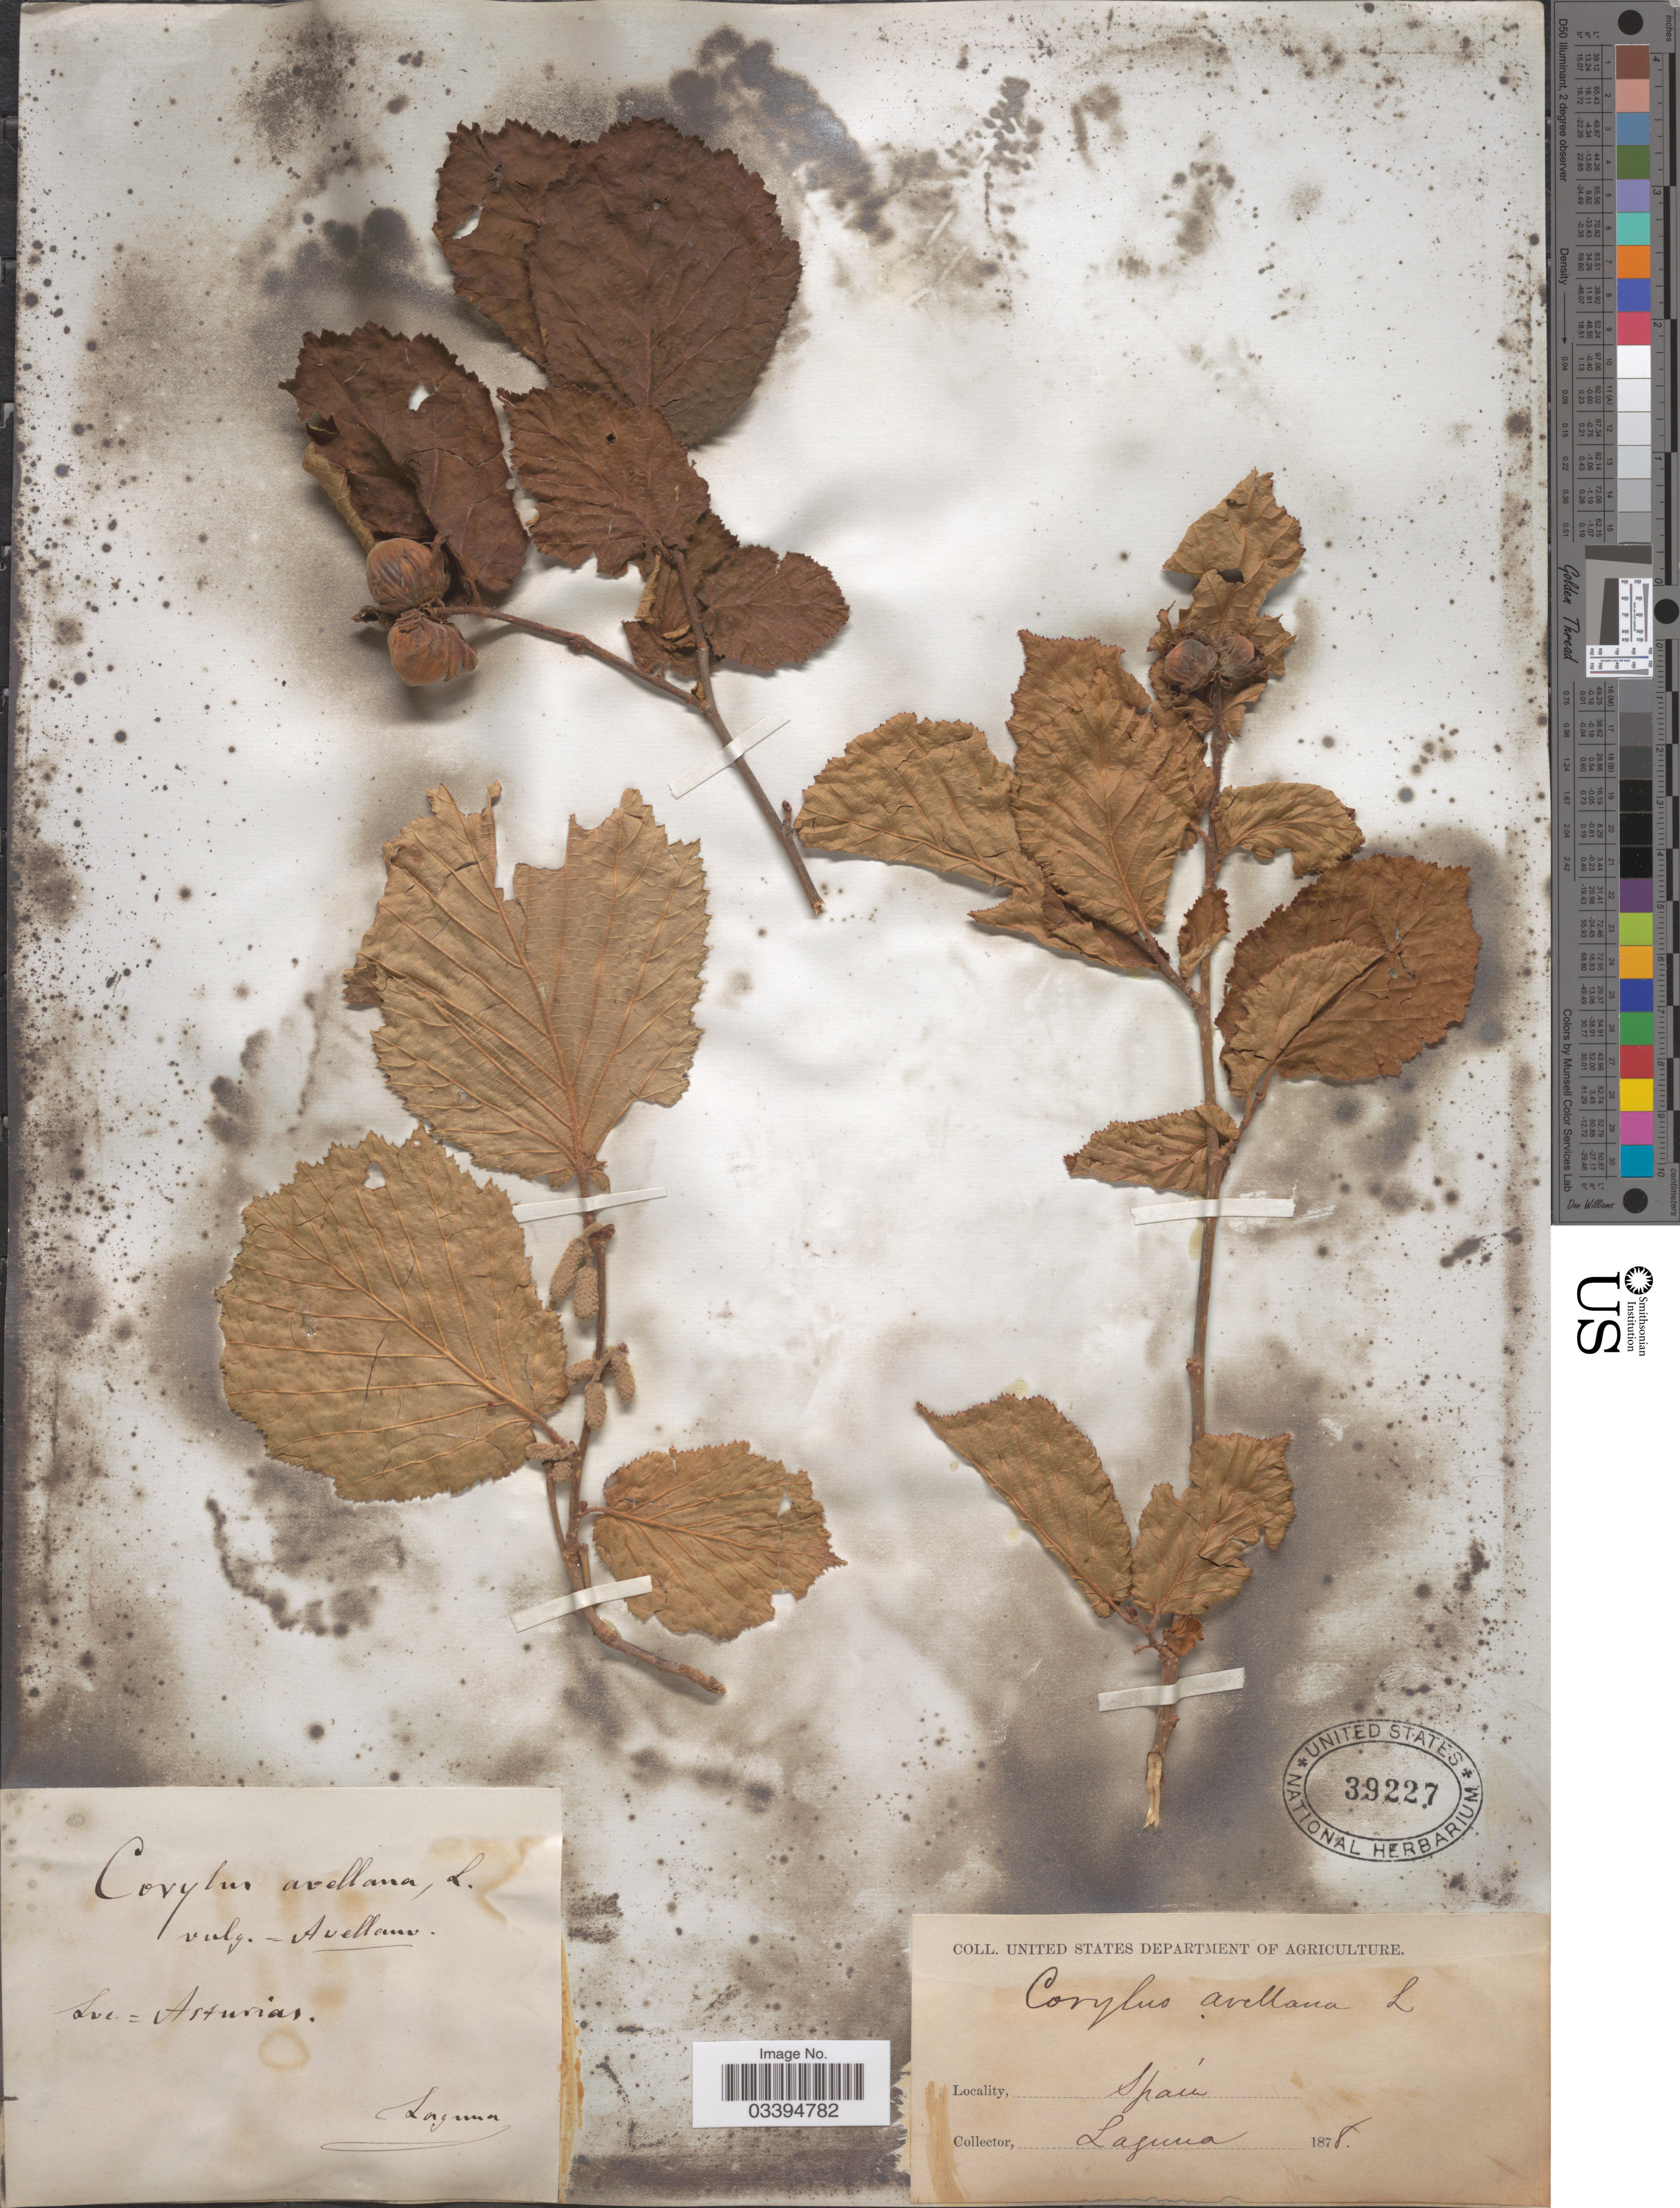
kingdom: Plantae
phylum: Tracheophyta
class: Magnoliopsida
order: Fagales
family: Betulaceae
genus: Corylus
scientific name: Corylus avellana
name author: L.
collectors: -. Laguna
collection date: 1878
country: Spain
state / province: Principado de Asturias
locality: Asturias.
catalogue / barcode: US 39227